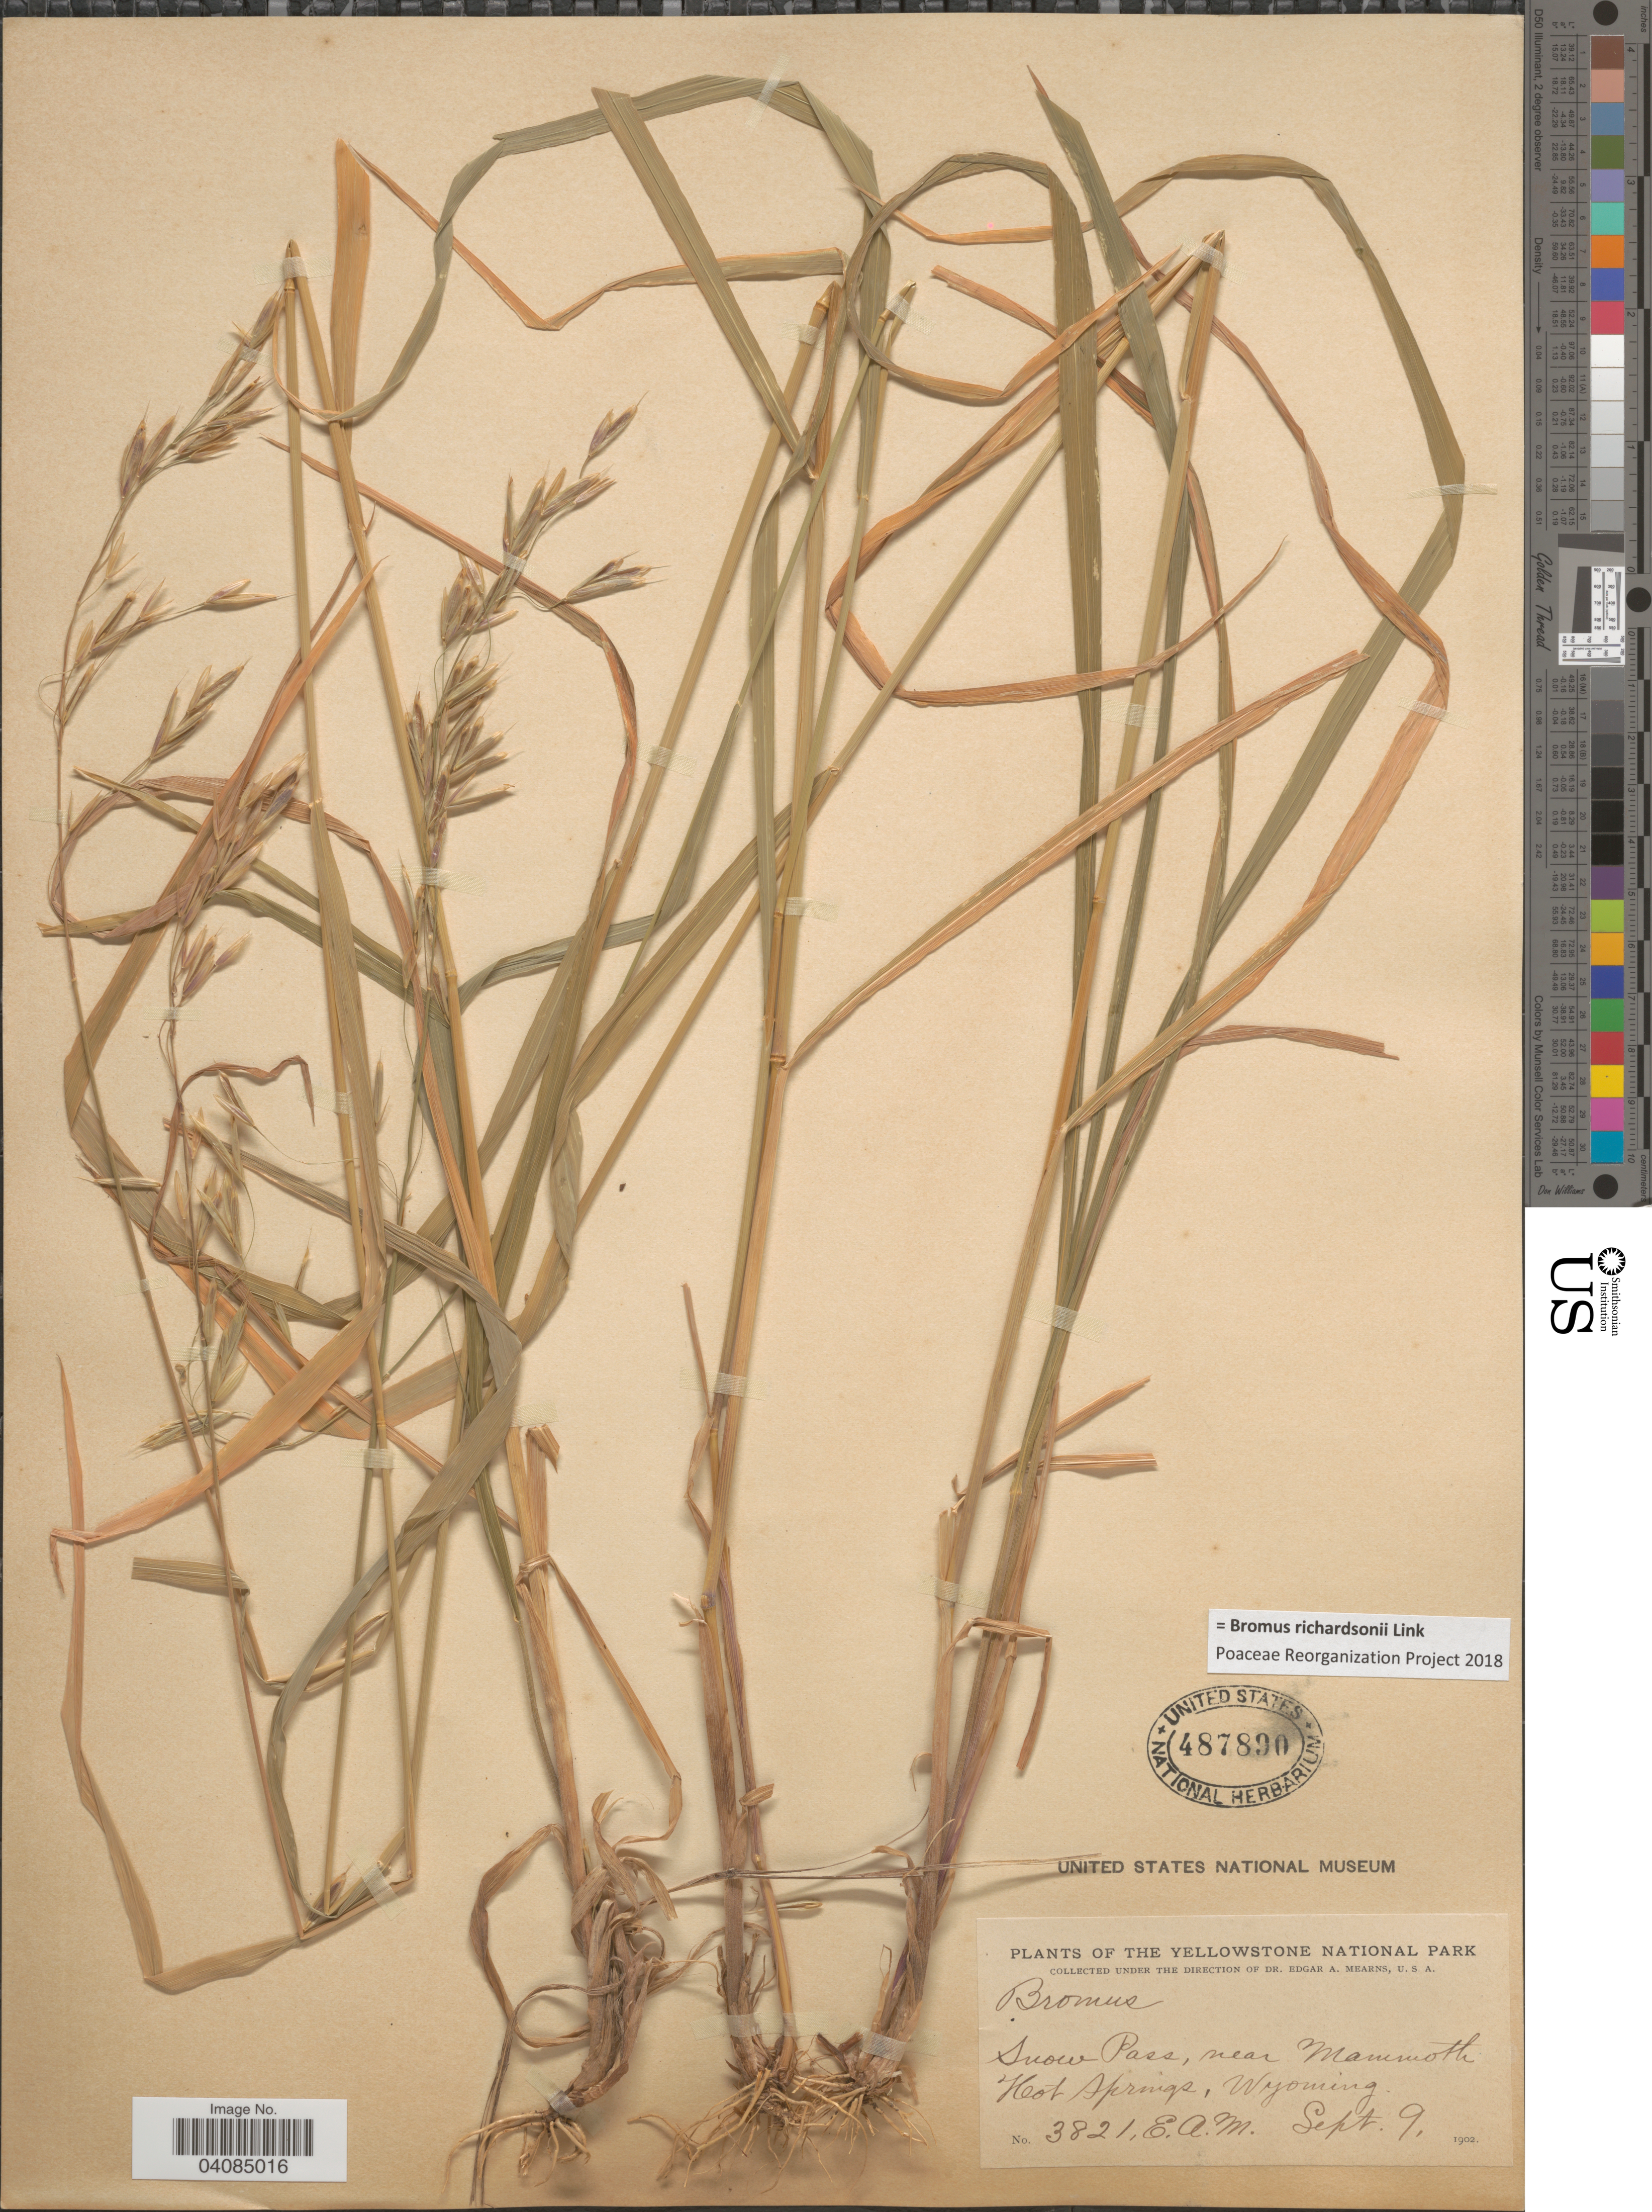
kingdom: Plantae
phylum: Tracheophyta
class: Liliopsida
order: Poales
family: Poaceae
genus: Bromus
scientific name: Bromus racemosus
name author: L.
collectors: E. A. Mearns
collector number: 3821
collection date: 1902-09-09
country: United States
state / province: Wyoming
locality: The Yellowstone National Park. Snow Pass, near Mammoth Hot Springs.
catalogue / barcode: US 487890